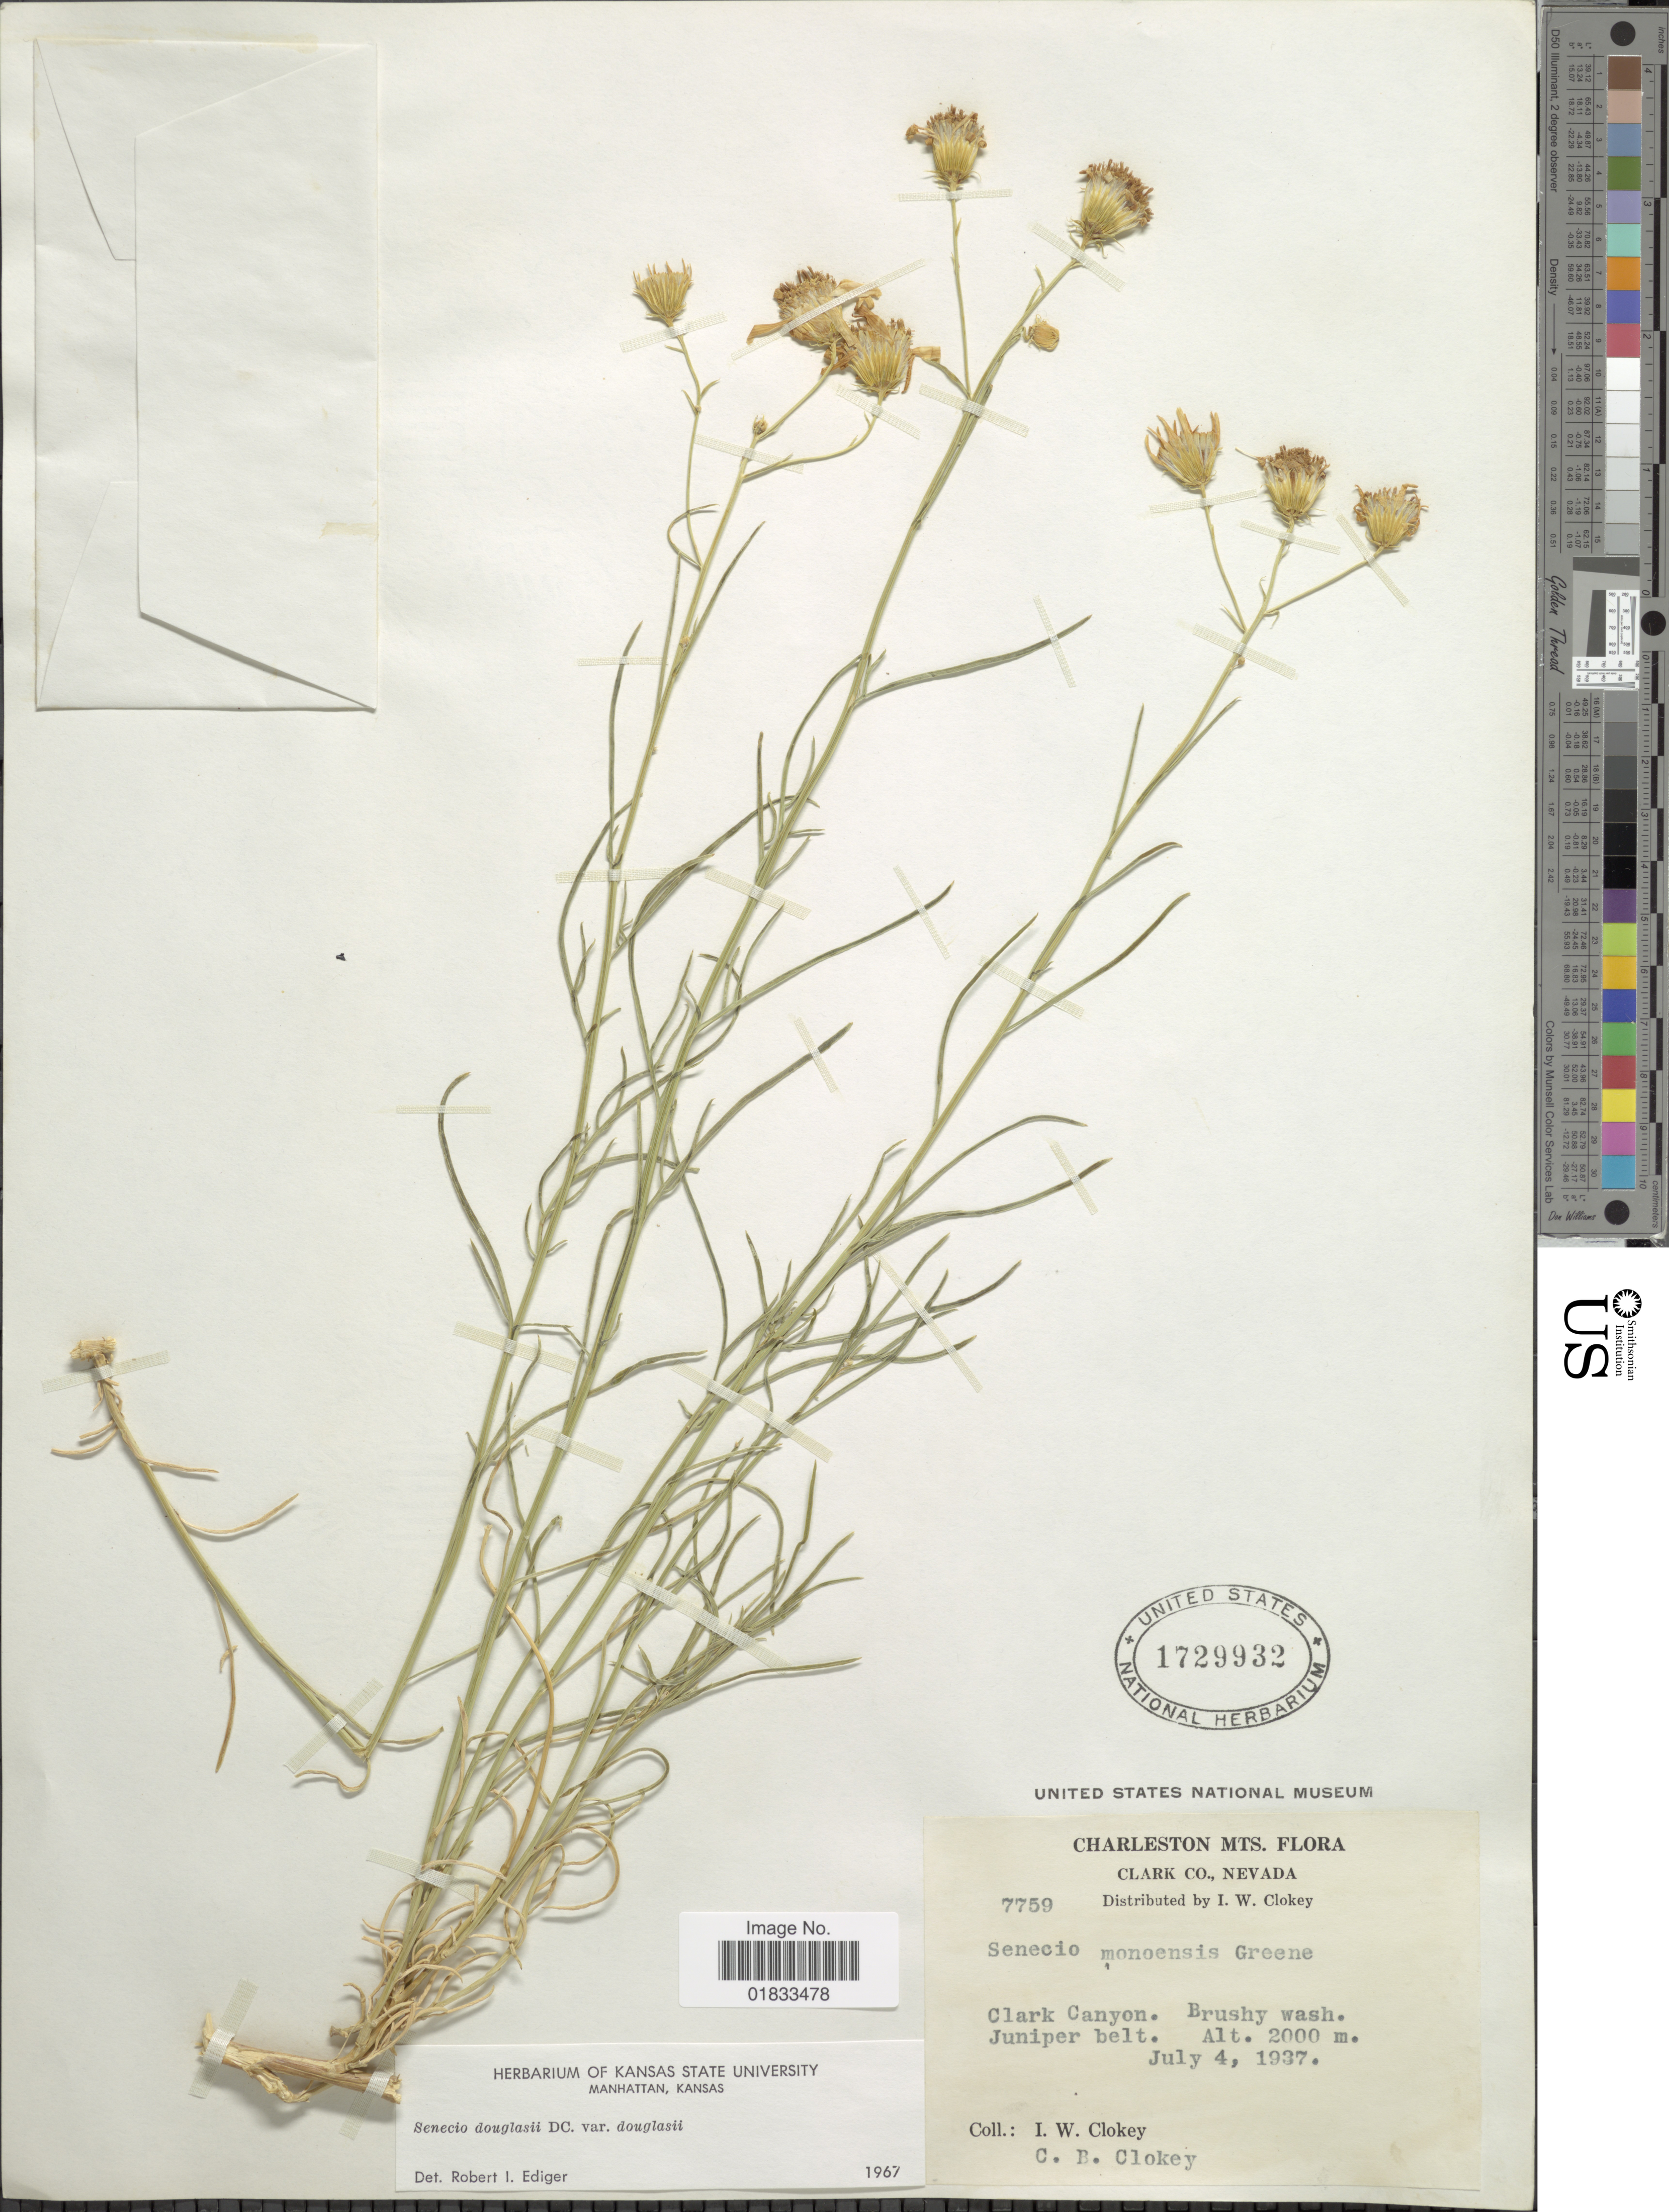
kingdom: Plantae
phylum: Tracheophyta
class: Magnoliopsida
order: Asterales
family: Asteraceae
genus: Senecio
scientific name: Senecio flaccidus var. douglasii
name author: (DC.) B.L. Turner & T.M. Barkley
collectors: I. W. Clokey & C. Clokey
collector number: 7759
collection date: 1937-07-04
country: United States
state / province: Nevada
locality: Charleston Mts., Clark Co. Clark Canyon, Juniper belt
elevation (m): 2000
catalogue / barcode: US 1729932